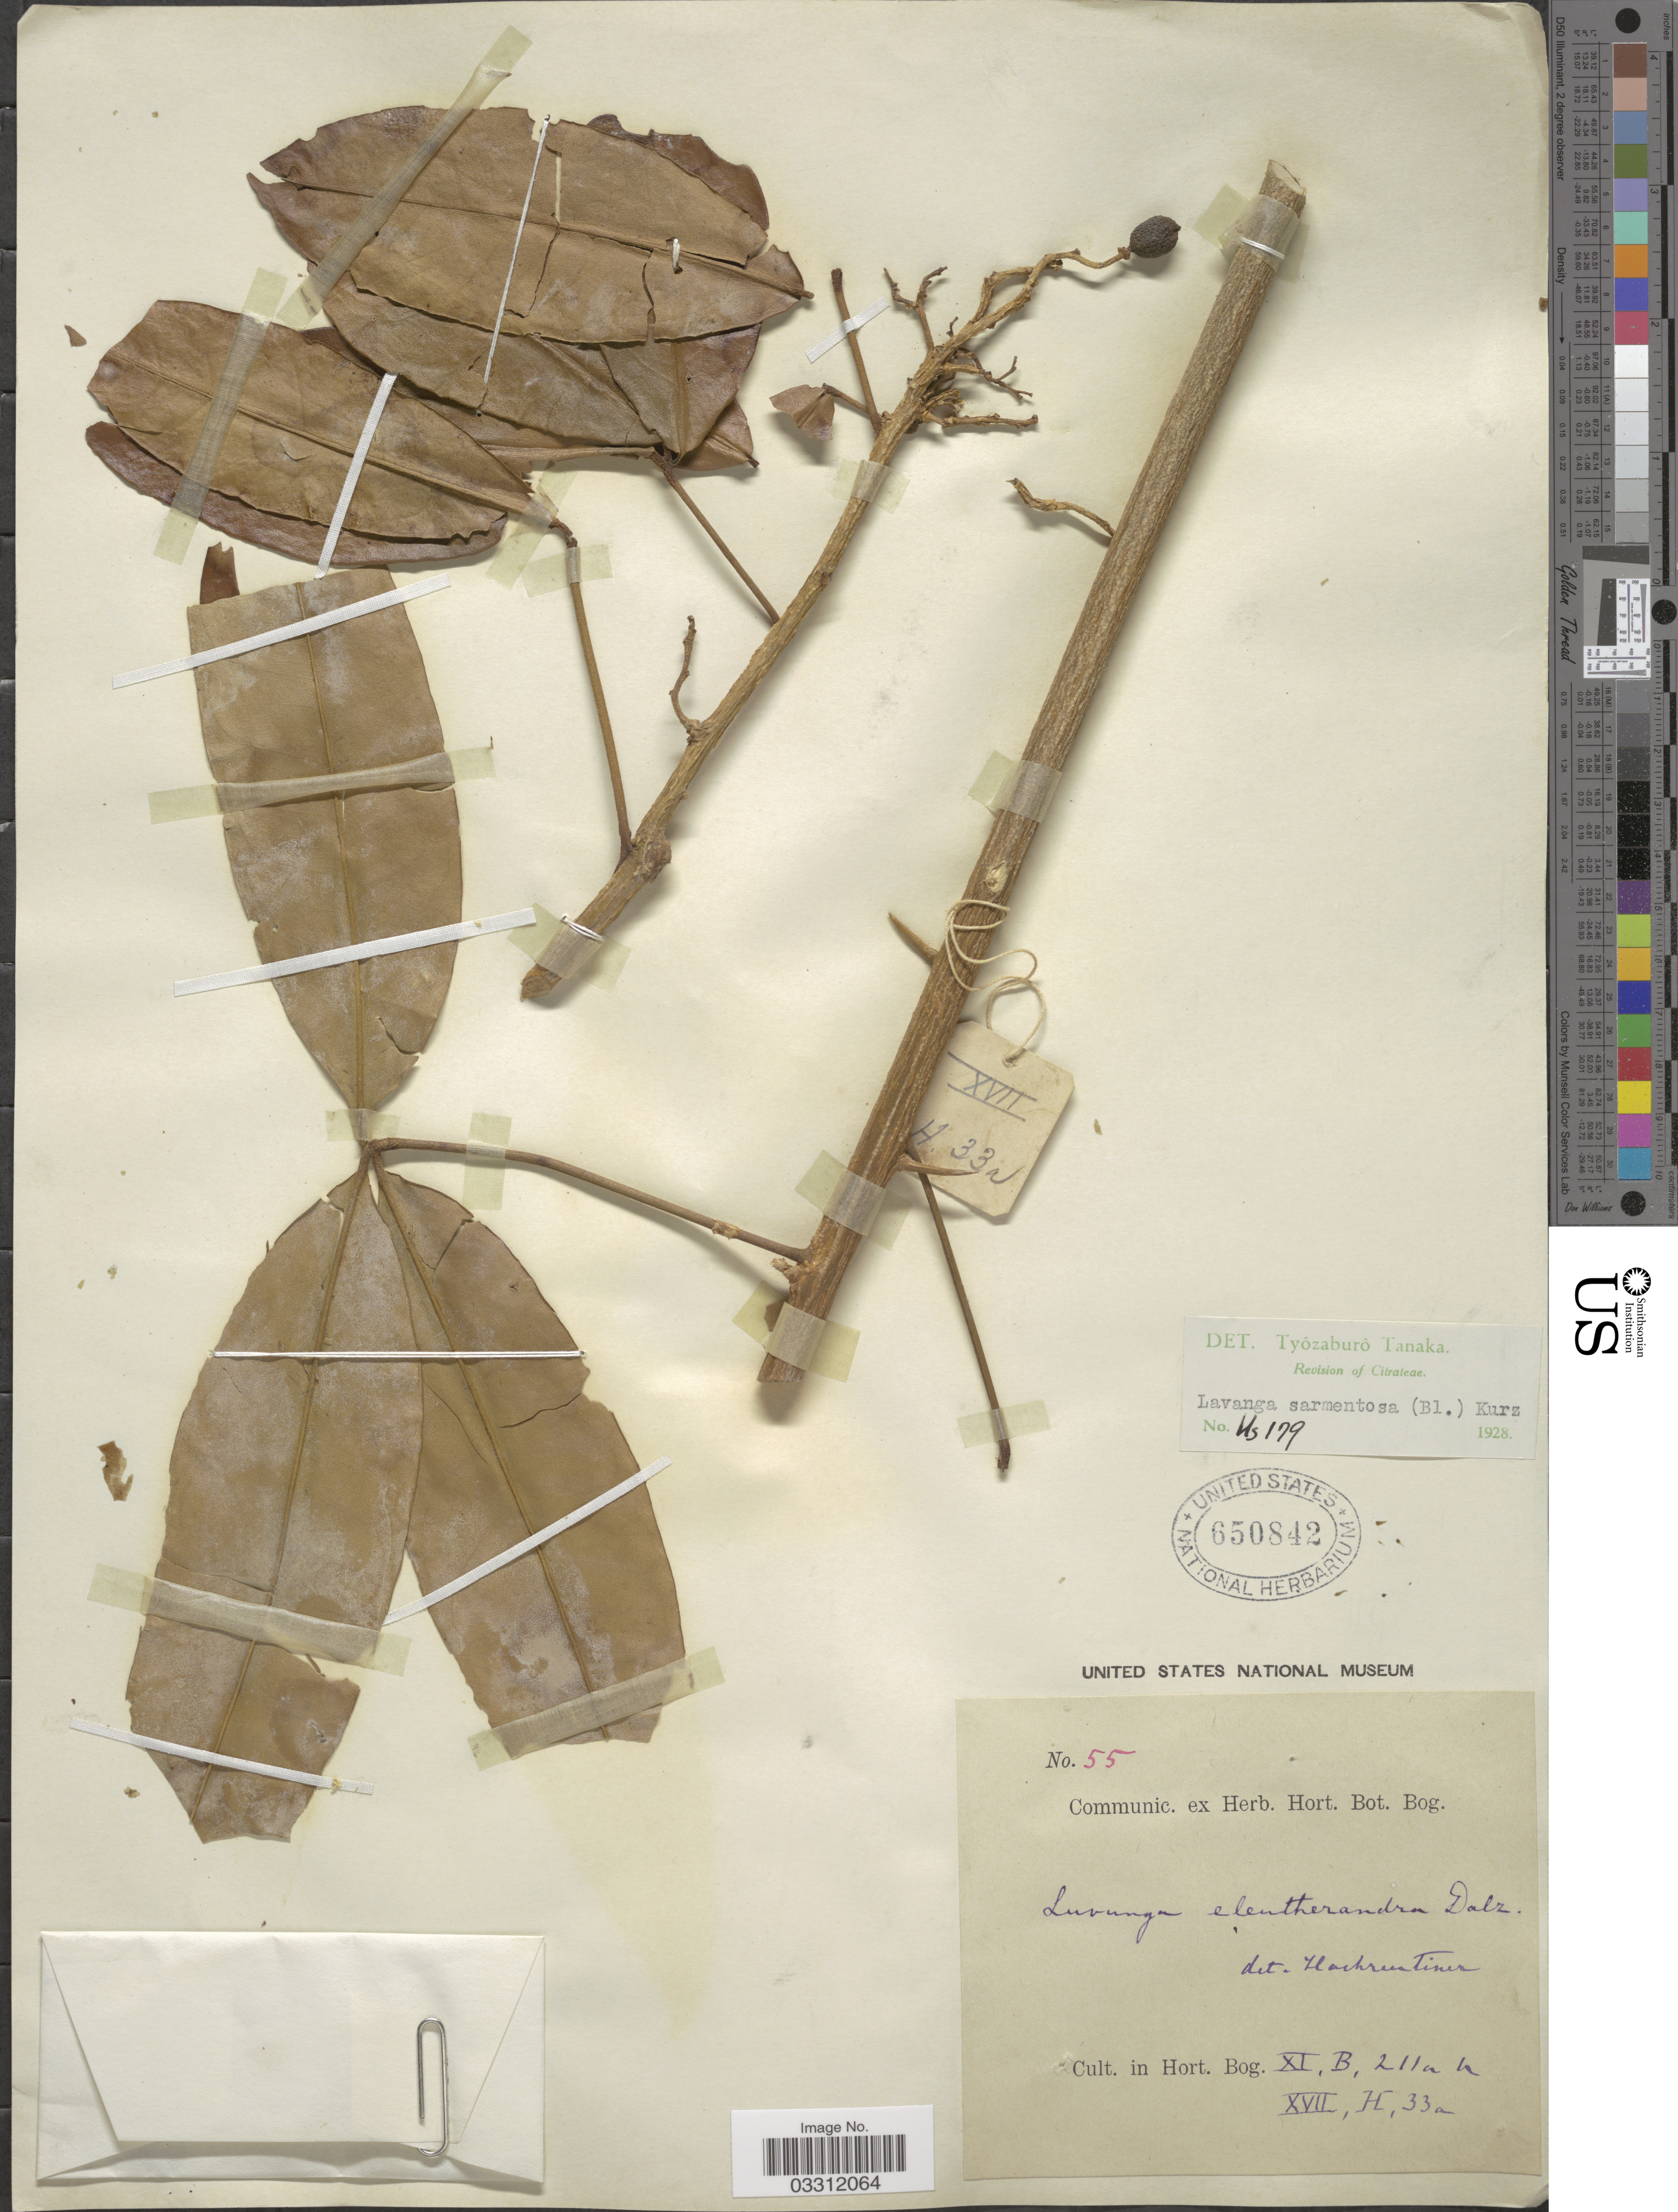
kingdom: Plantae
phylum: Tracheophyta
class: Magnoliopsida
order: Sapindales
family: Rutaceae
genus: Luvunga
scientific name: Luvunga sarmentosa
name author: Kurz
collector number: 55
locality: Cult. in Hort. Bog. XI, B, 211an [interpreted], XVII, H, 33a.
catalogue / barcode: US 650842